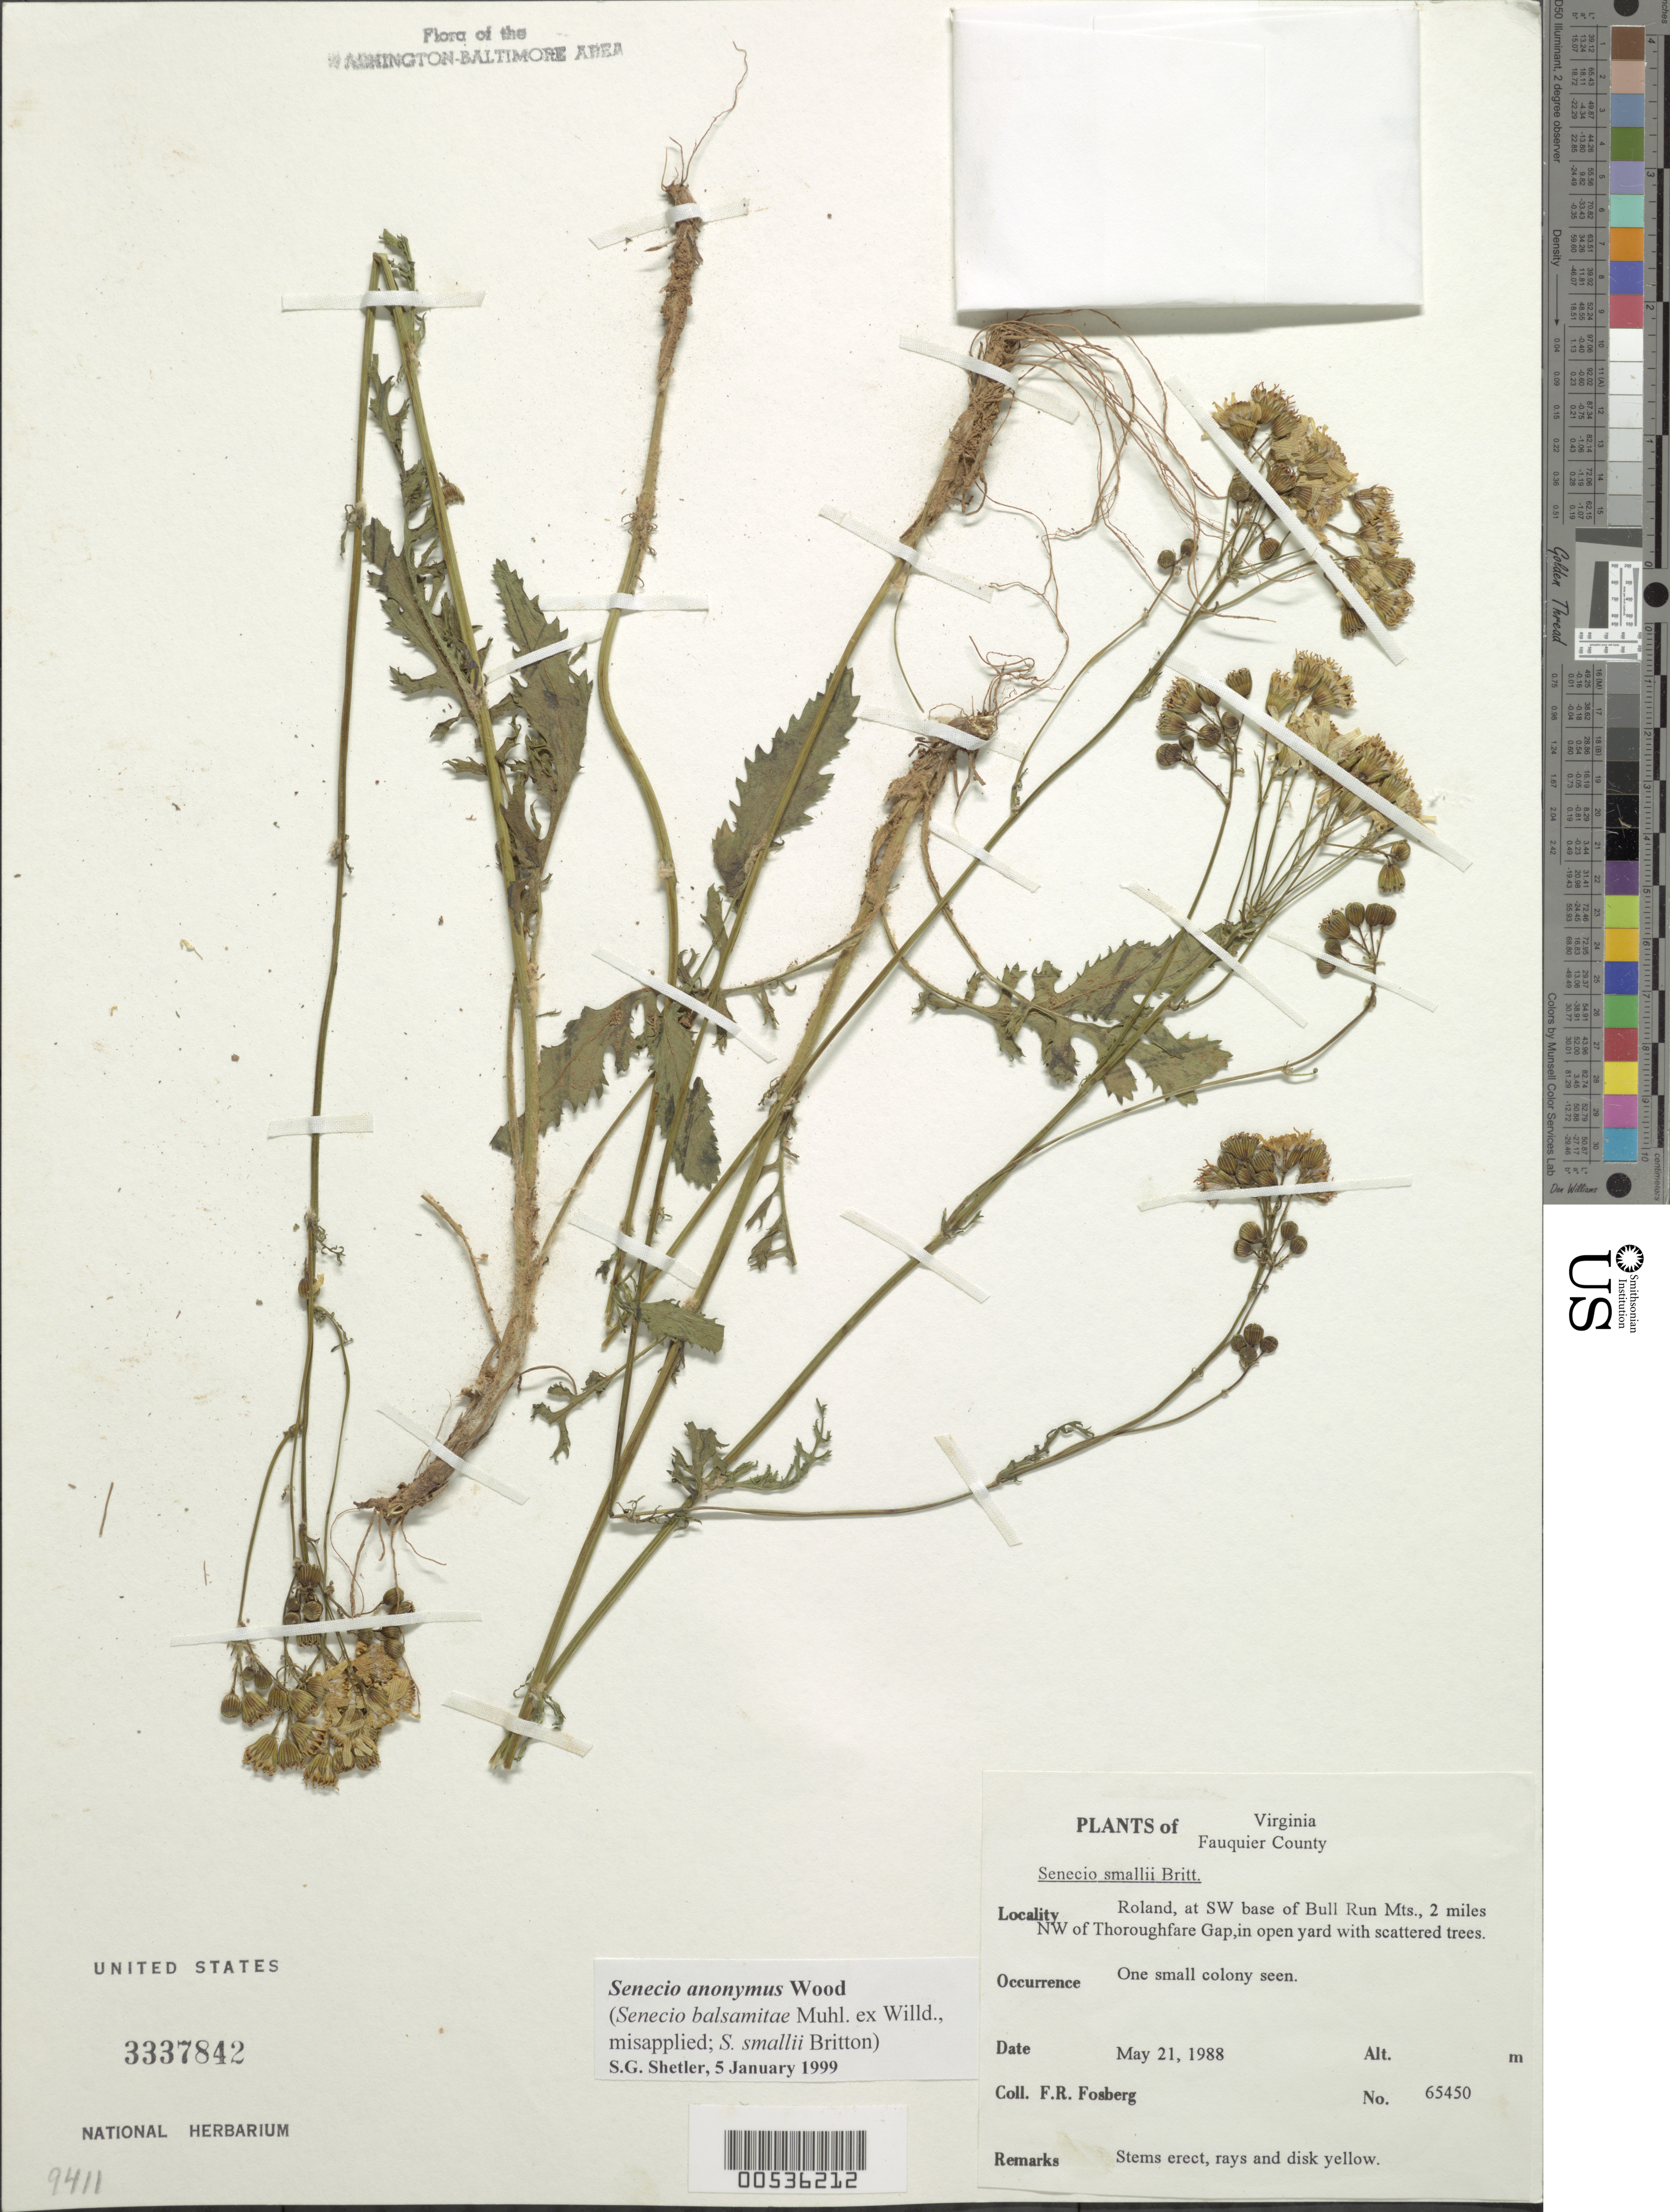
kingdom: Plantae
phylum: Tracheophyta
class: Magnoliopsida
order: Asterales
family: Asteraceae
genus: Packera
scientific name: Packera anonyma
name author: (Alph. Wood) W.A. Weber & Á. Löve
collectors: F. R. Fosberg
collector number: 65450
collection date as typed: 21 May 1988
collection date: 1988-05-21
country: United States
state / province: Virginia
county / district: Fauquier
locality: Roland, SW base of Bull Run Mts., NW of Thorofare Gap Bull Run Mts.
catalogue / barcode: US 3337842